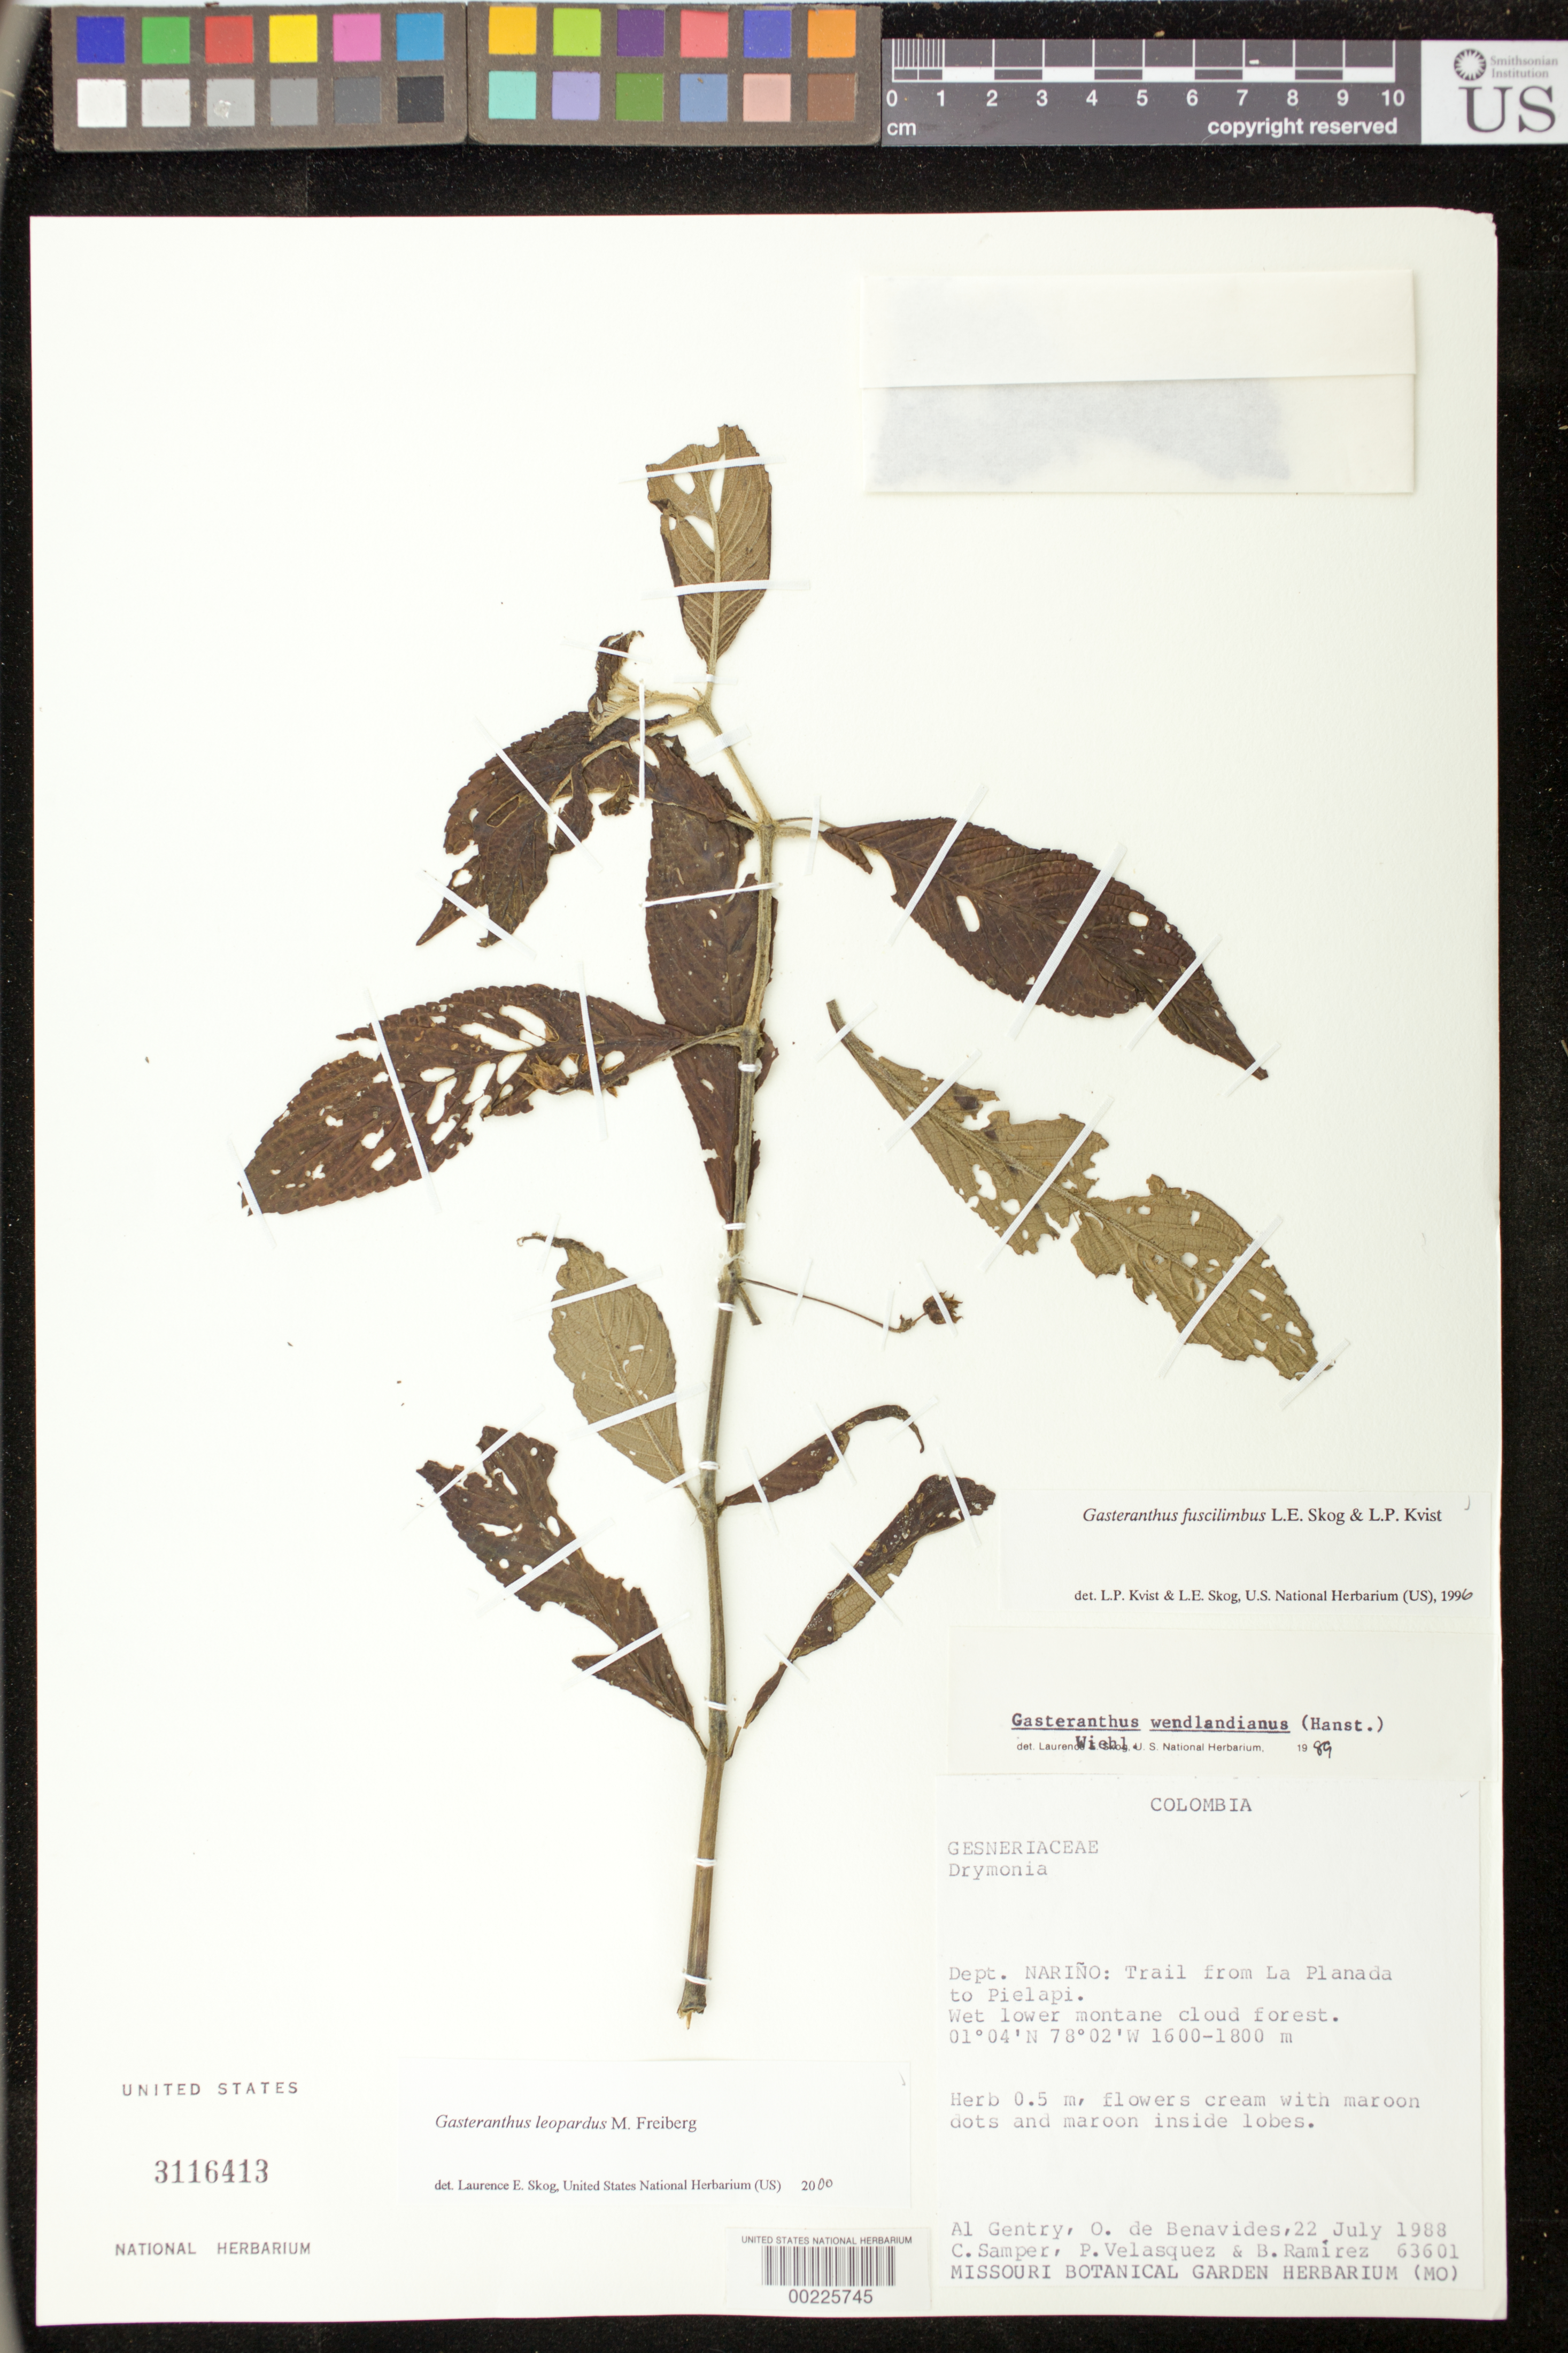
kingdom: Plantae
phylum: Tracheophyta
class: Magnoliopsida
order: Lamiales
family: Gesneriaceae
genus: Gasteranthus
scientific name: Gasteranthus leopardus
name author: M. Freiberg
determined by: Skog, Laurence E.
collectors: A. H. Gentry, Olga S. de Benavides, C. Samper, P. Velasquez & B. Ramírez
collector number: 63601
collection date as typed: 22 Jul 1988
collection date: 1988-07-22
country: Colombia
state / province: Nariño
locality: Trail from La Planada to Pielapi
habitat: Wet lower montane cloud forest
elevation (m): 1600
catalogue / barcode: US 3116413